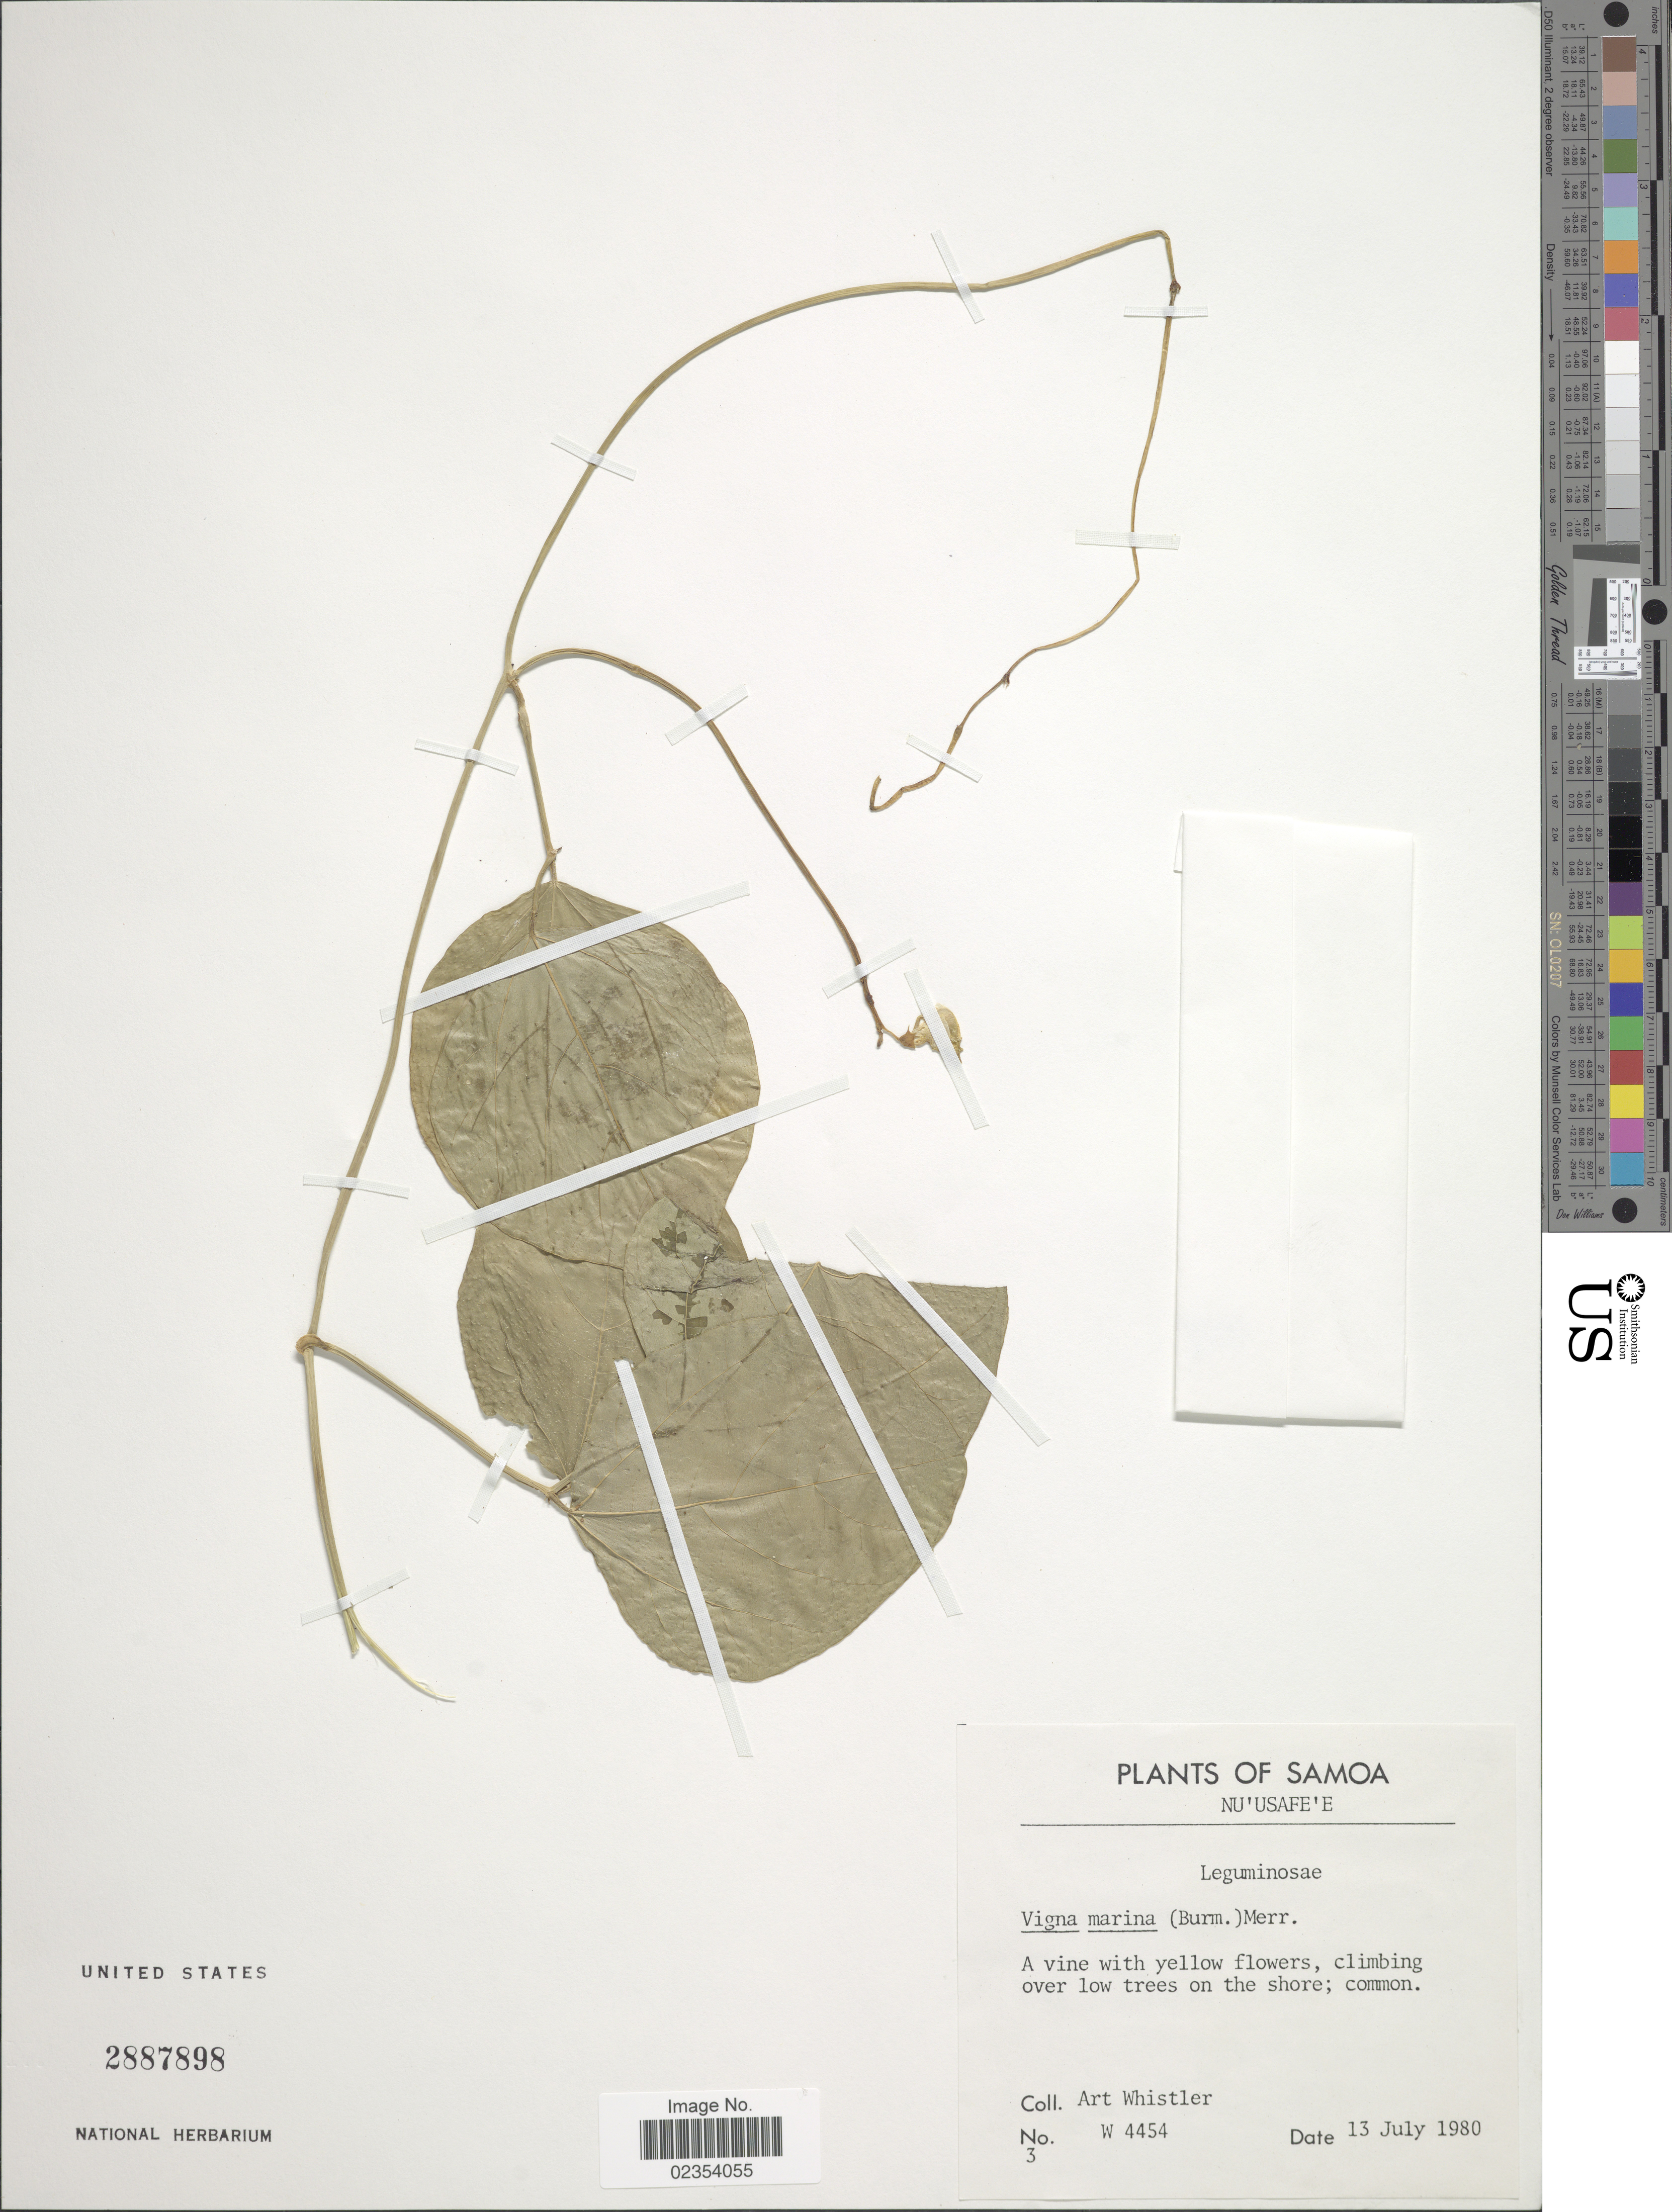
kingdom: Plantae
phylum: Tracheophyta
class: Magnoliopsida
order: Fabales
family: Fabaceae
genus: Vigna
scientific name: Vigna marina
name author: (Burm.) Merr.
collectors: A. Whistler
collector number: W 4454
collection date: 1980-07-13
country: Samoa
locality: Samoa. Nu'usafe'e. Climbing over low trees on the shore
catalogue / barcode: US 2887898